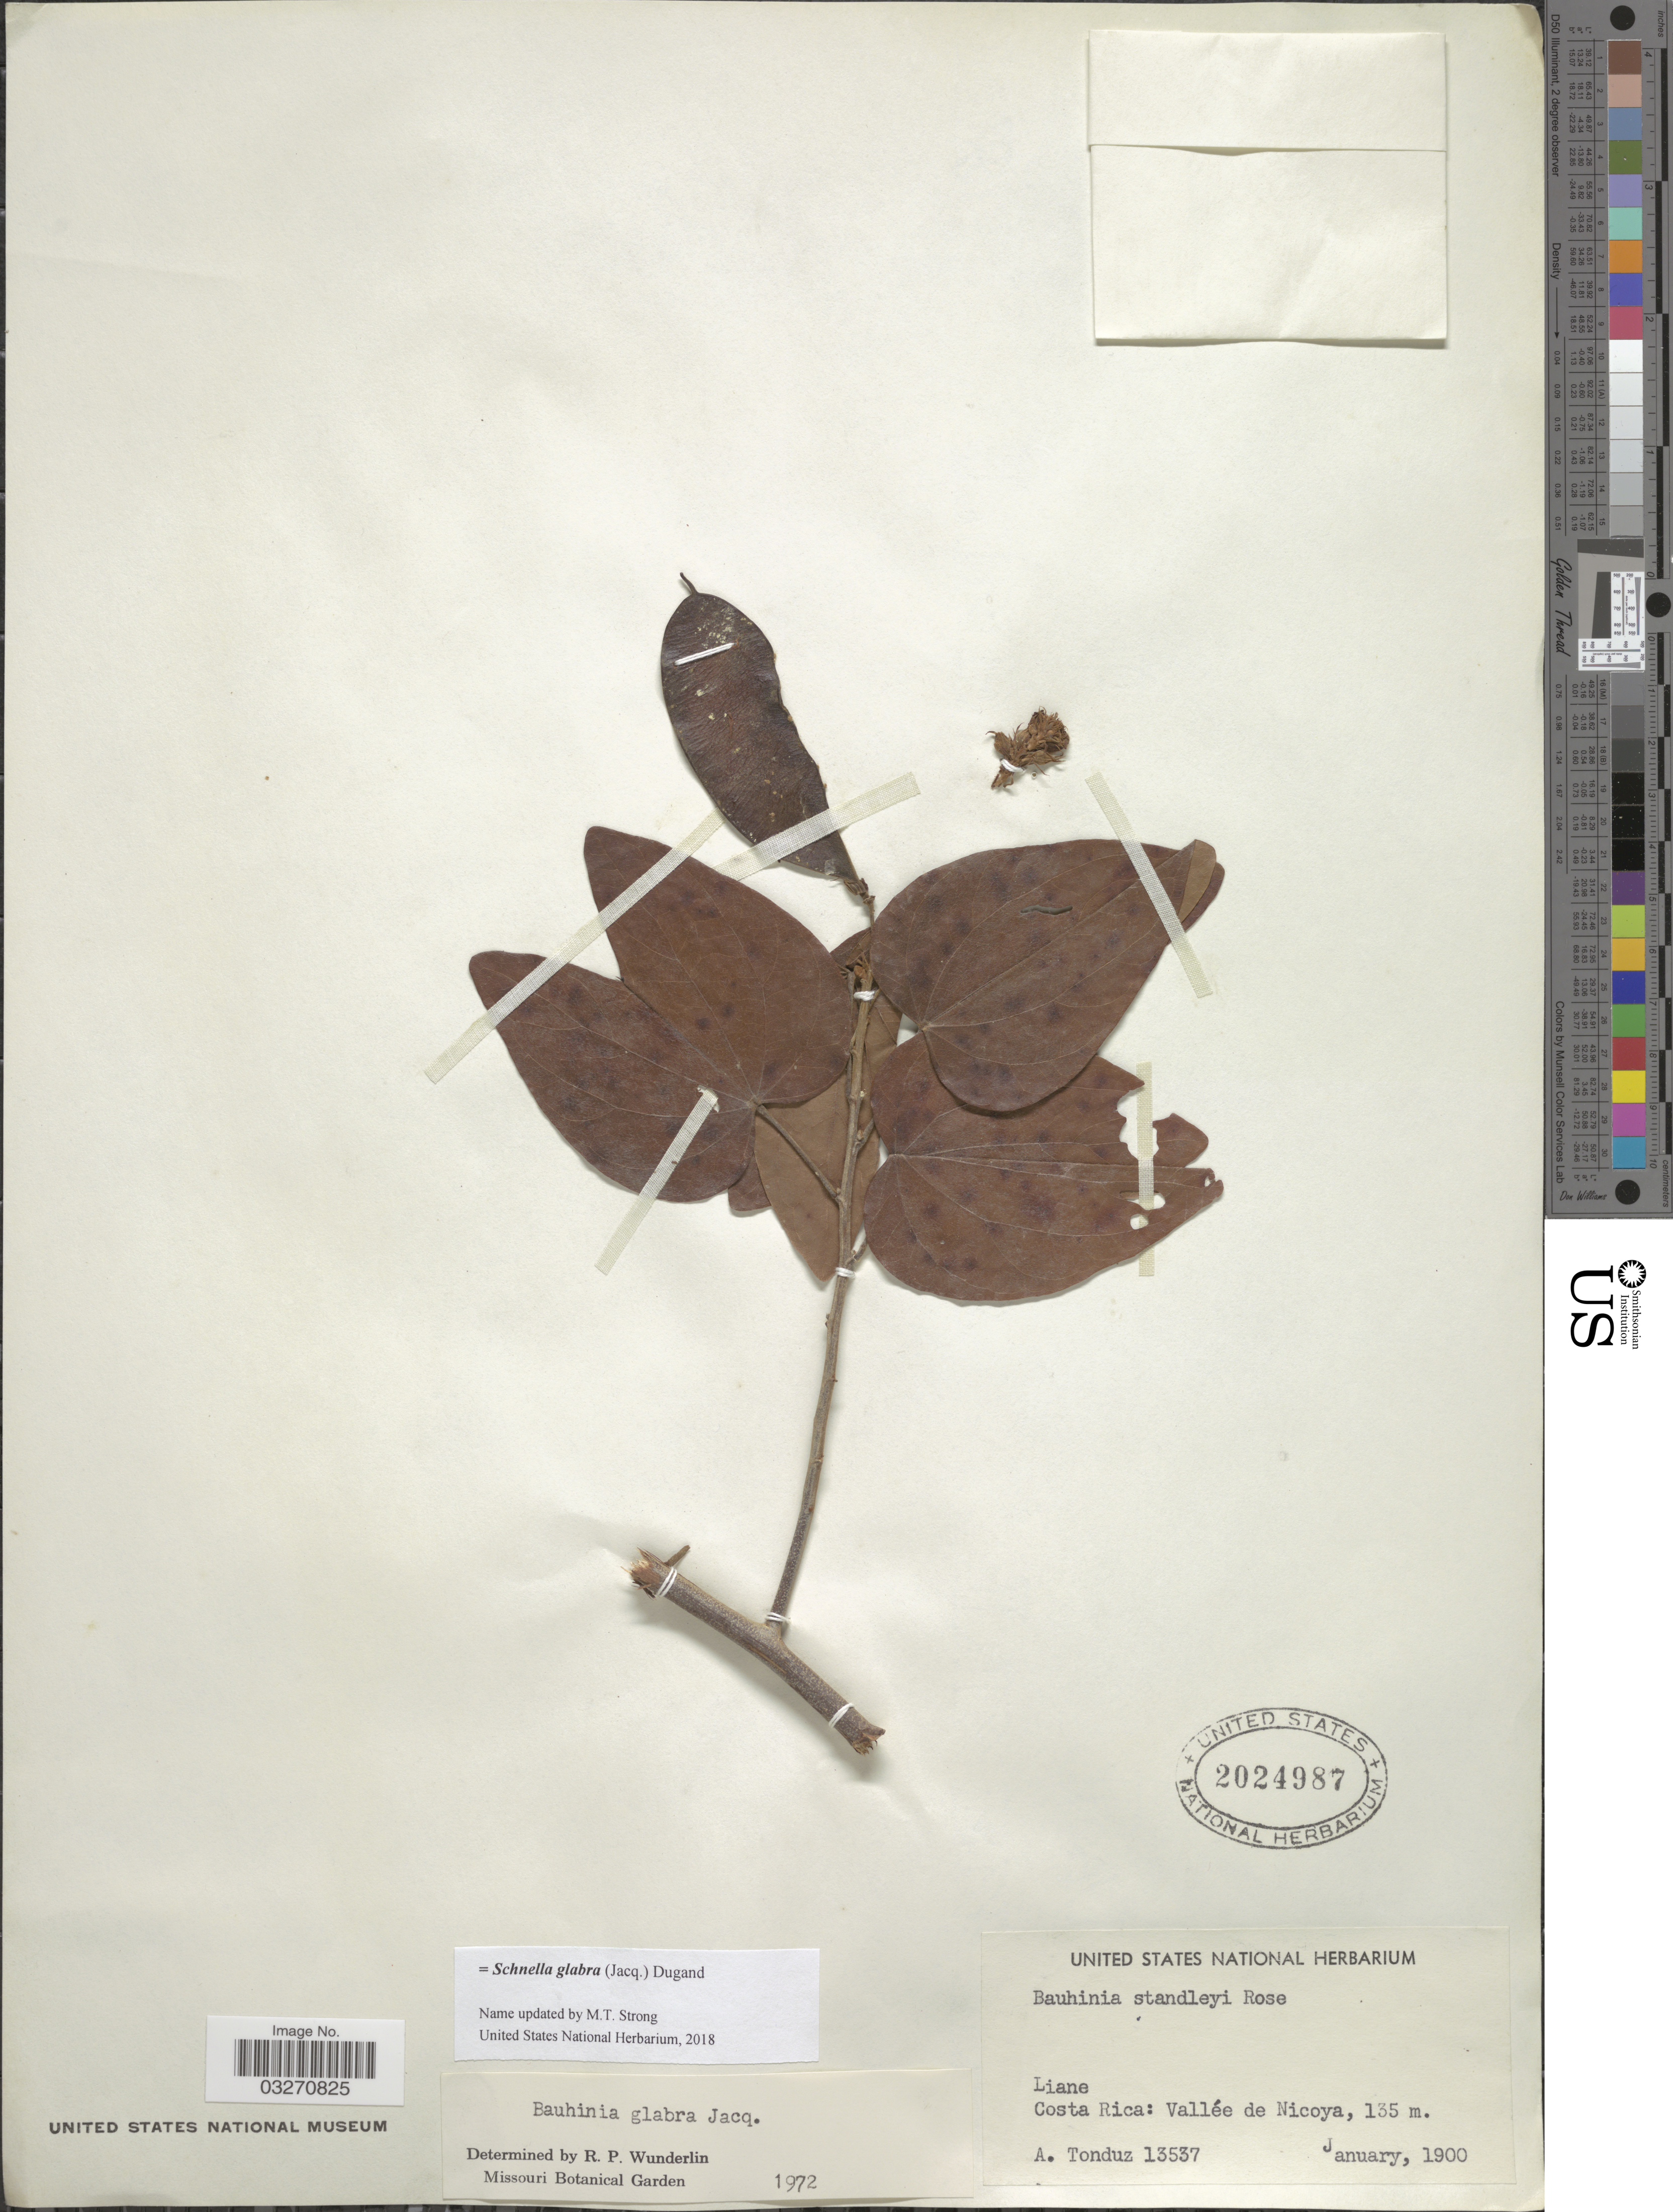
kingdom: Plantae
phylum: Tracheophyta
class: Magnoliopsida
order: Fabales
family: Fabaceae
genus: Schnella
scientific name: Schnella glabra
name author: (Jacq.) Dugand G.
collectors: A. Tonduz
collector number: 13537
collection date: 1900-01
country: Costa Rica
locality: Vallée de Nicoya.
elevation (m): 135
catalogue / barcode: US 2024987